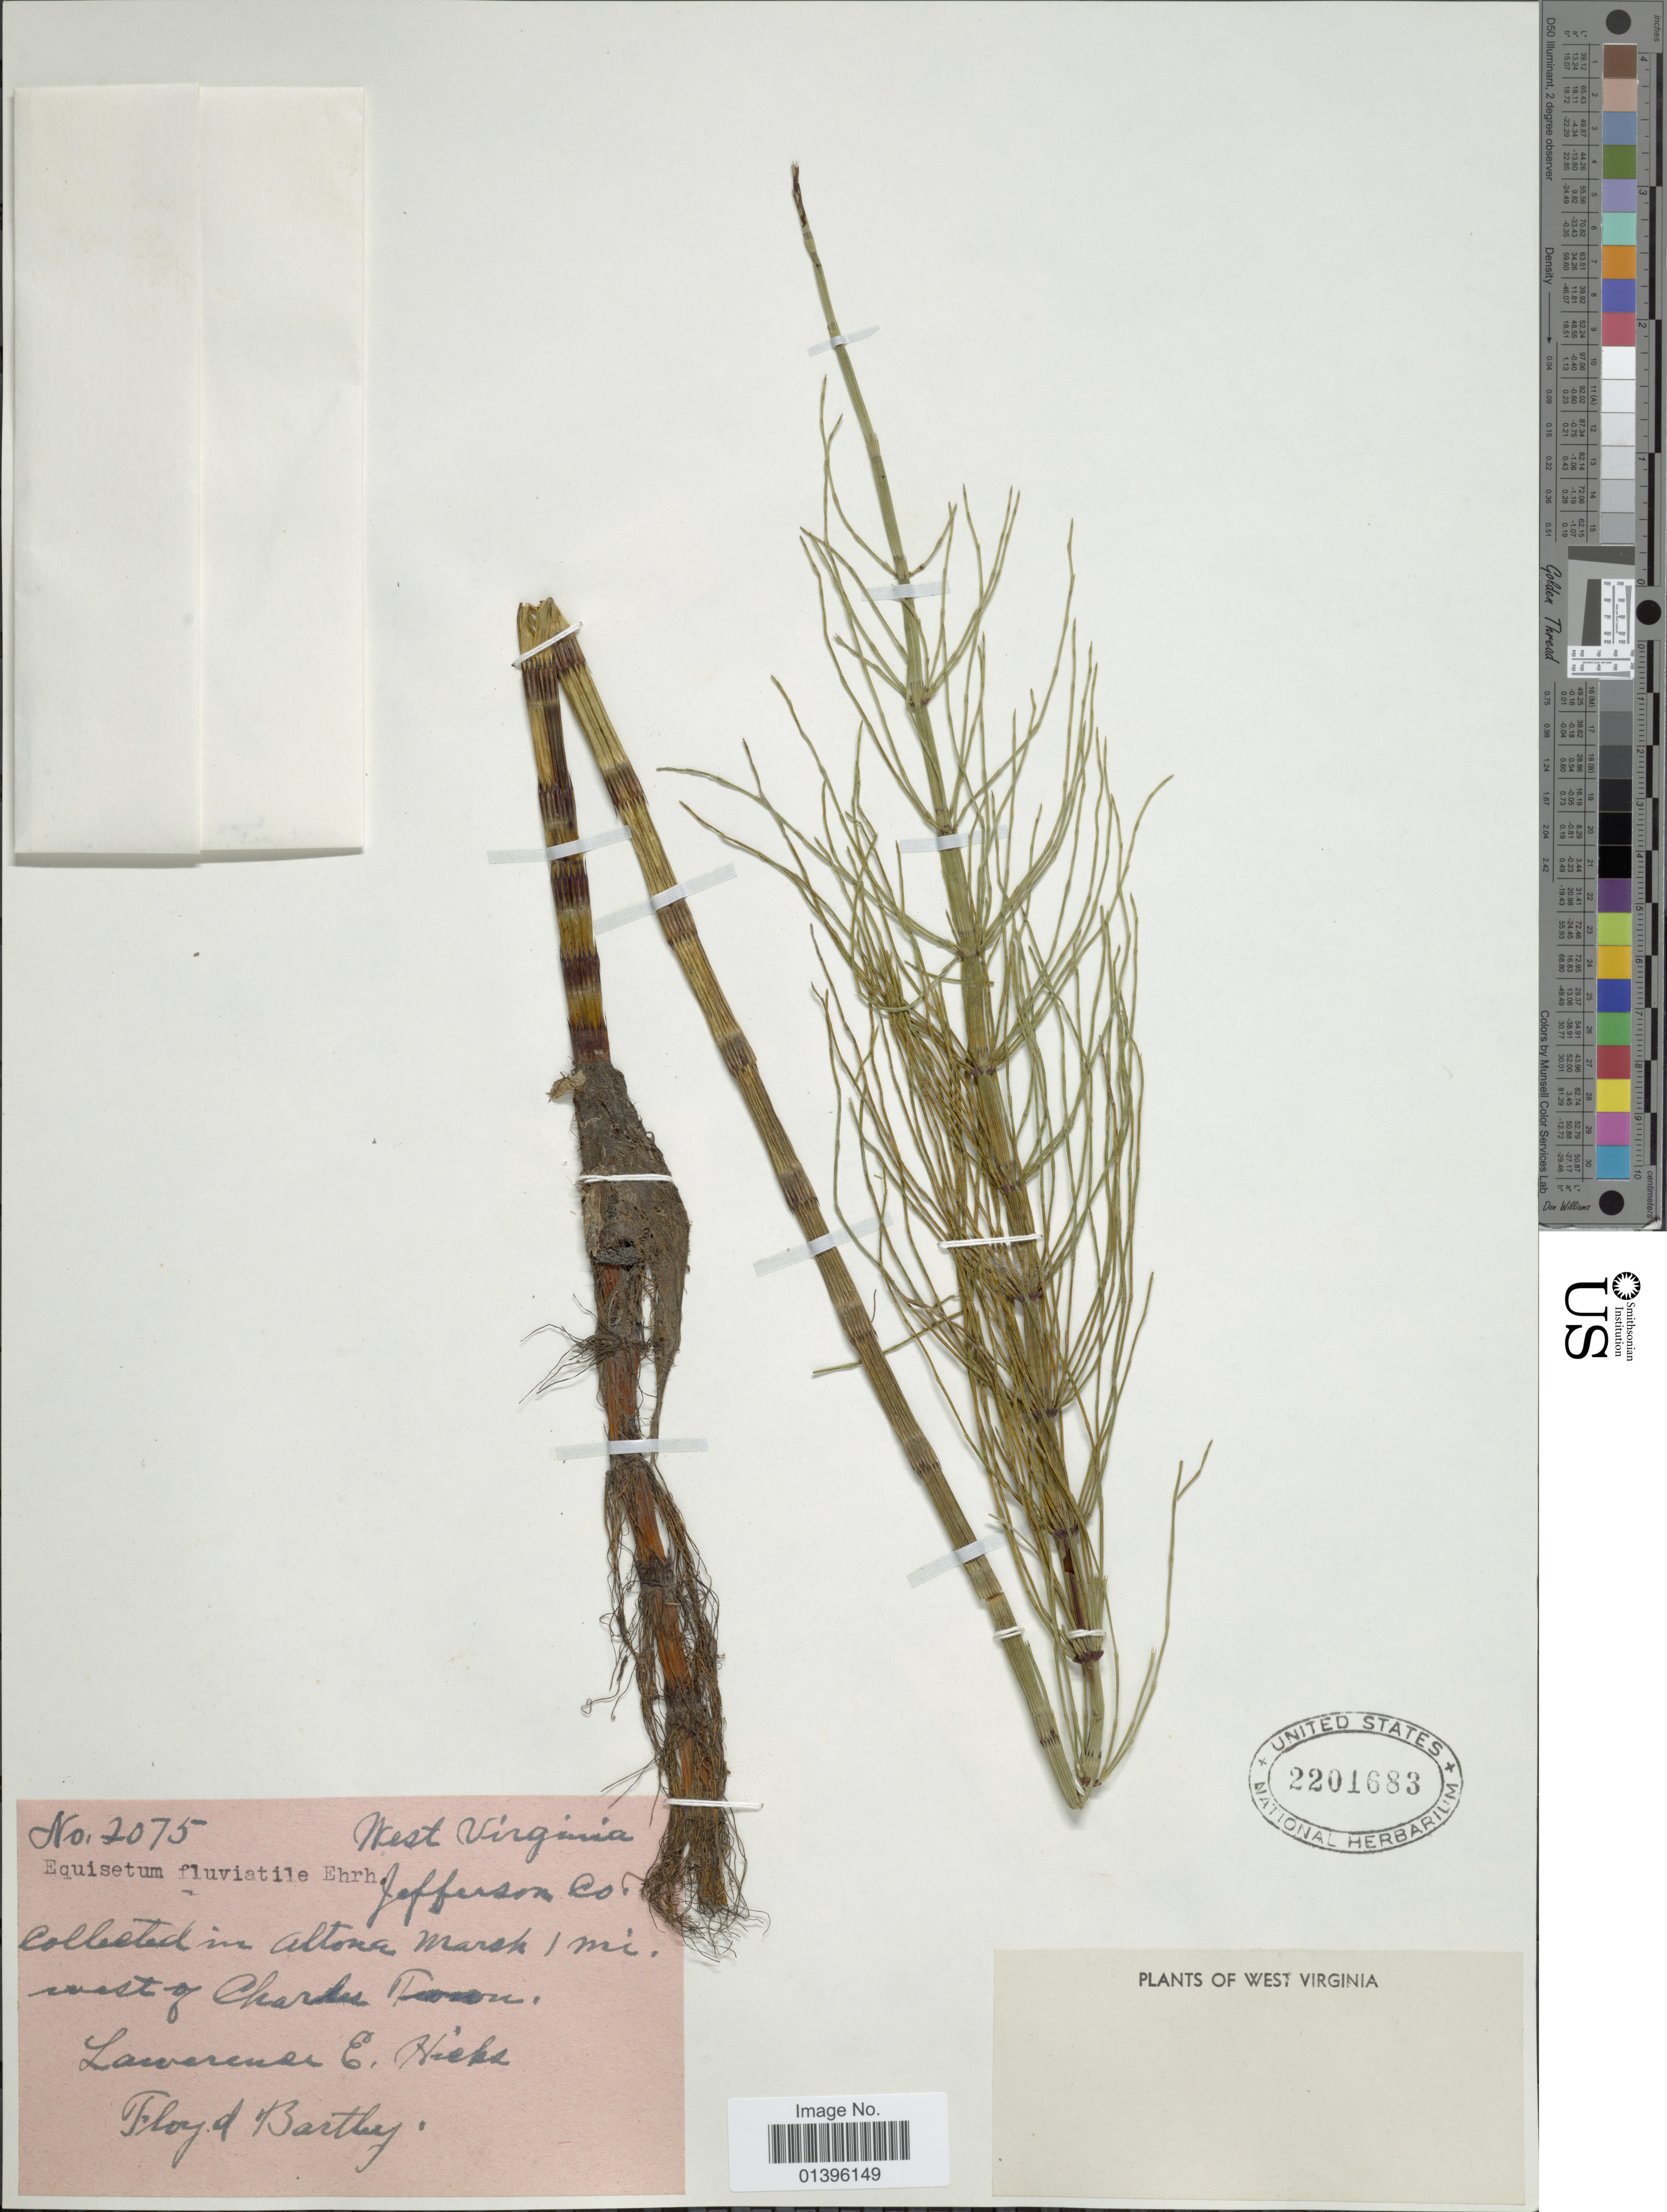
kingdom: Plantae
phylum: Tracheophyta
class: Polypodiopsida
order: Equisetales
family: Equisetaceae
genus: Equisetum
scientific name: Equisetum fluviatile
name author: L.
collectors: L. E. Hicks & F. Bartley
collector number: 2075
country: United States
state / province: West Virginia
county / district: Jefferson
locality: Jefferson Co. Collected in Altona marsh 1 mi. west of Charles Town.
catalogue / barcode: US 2201683